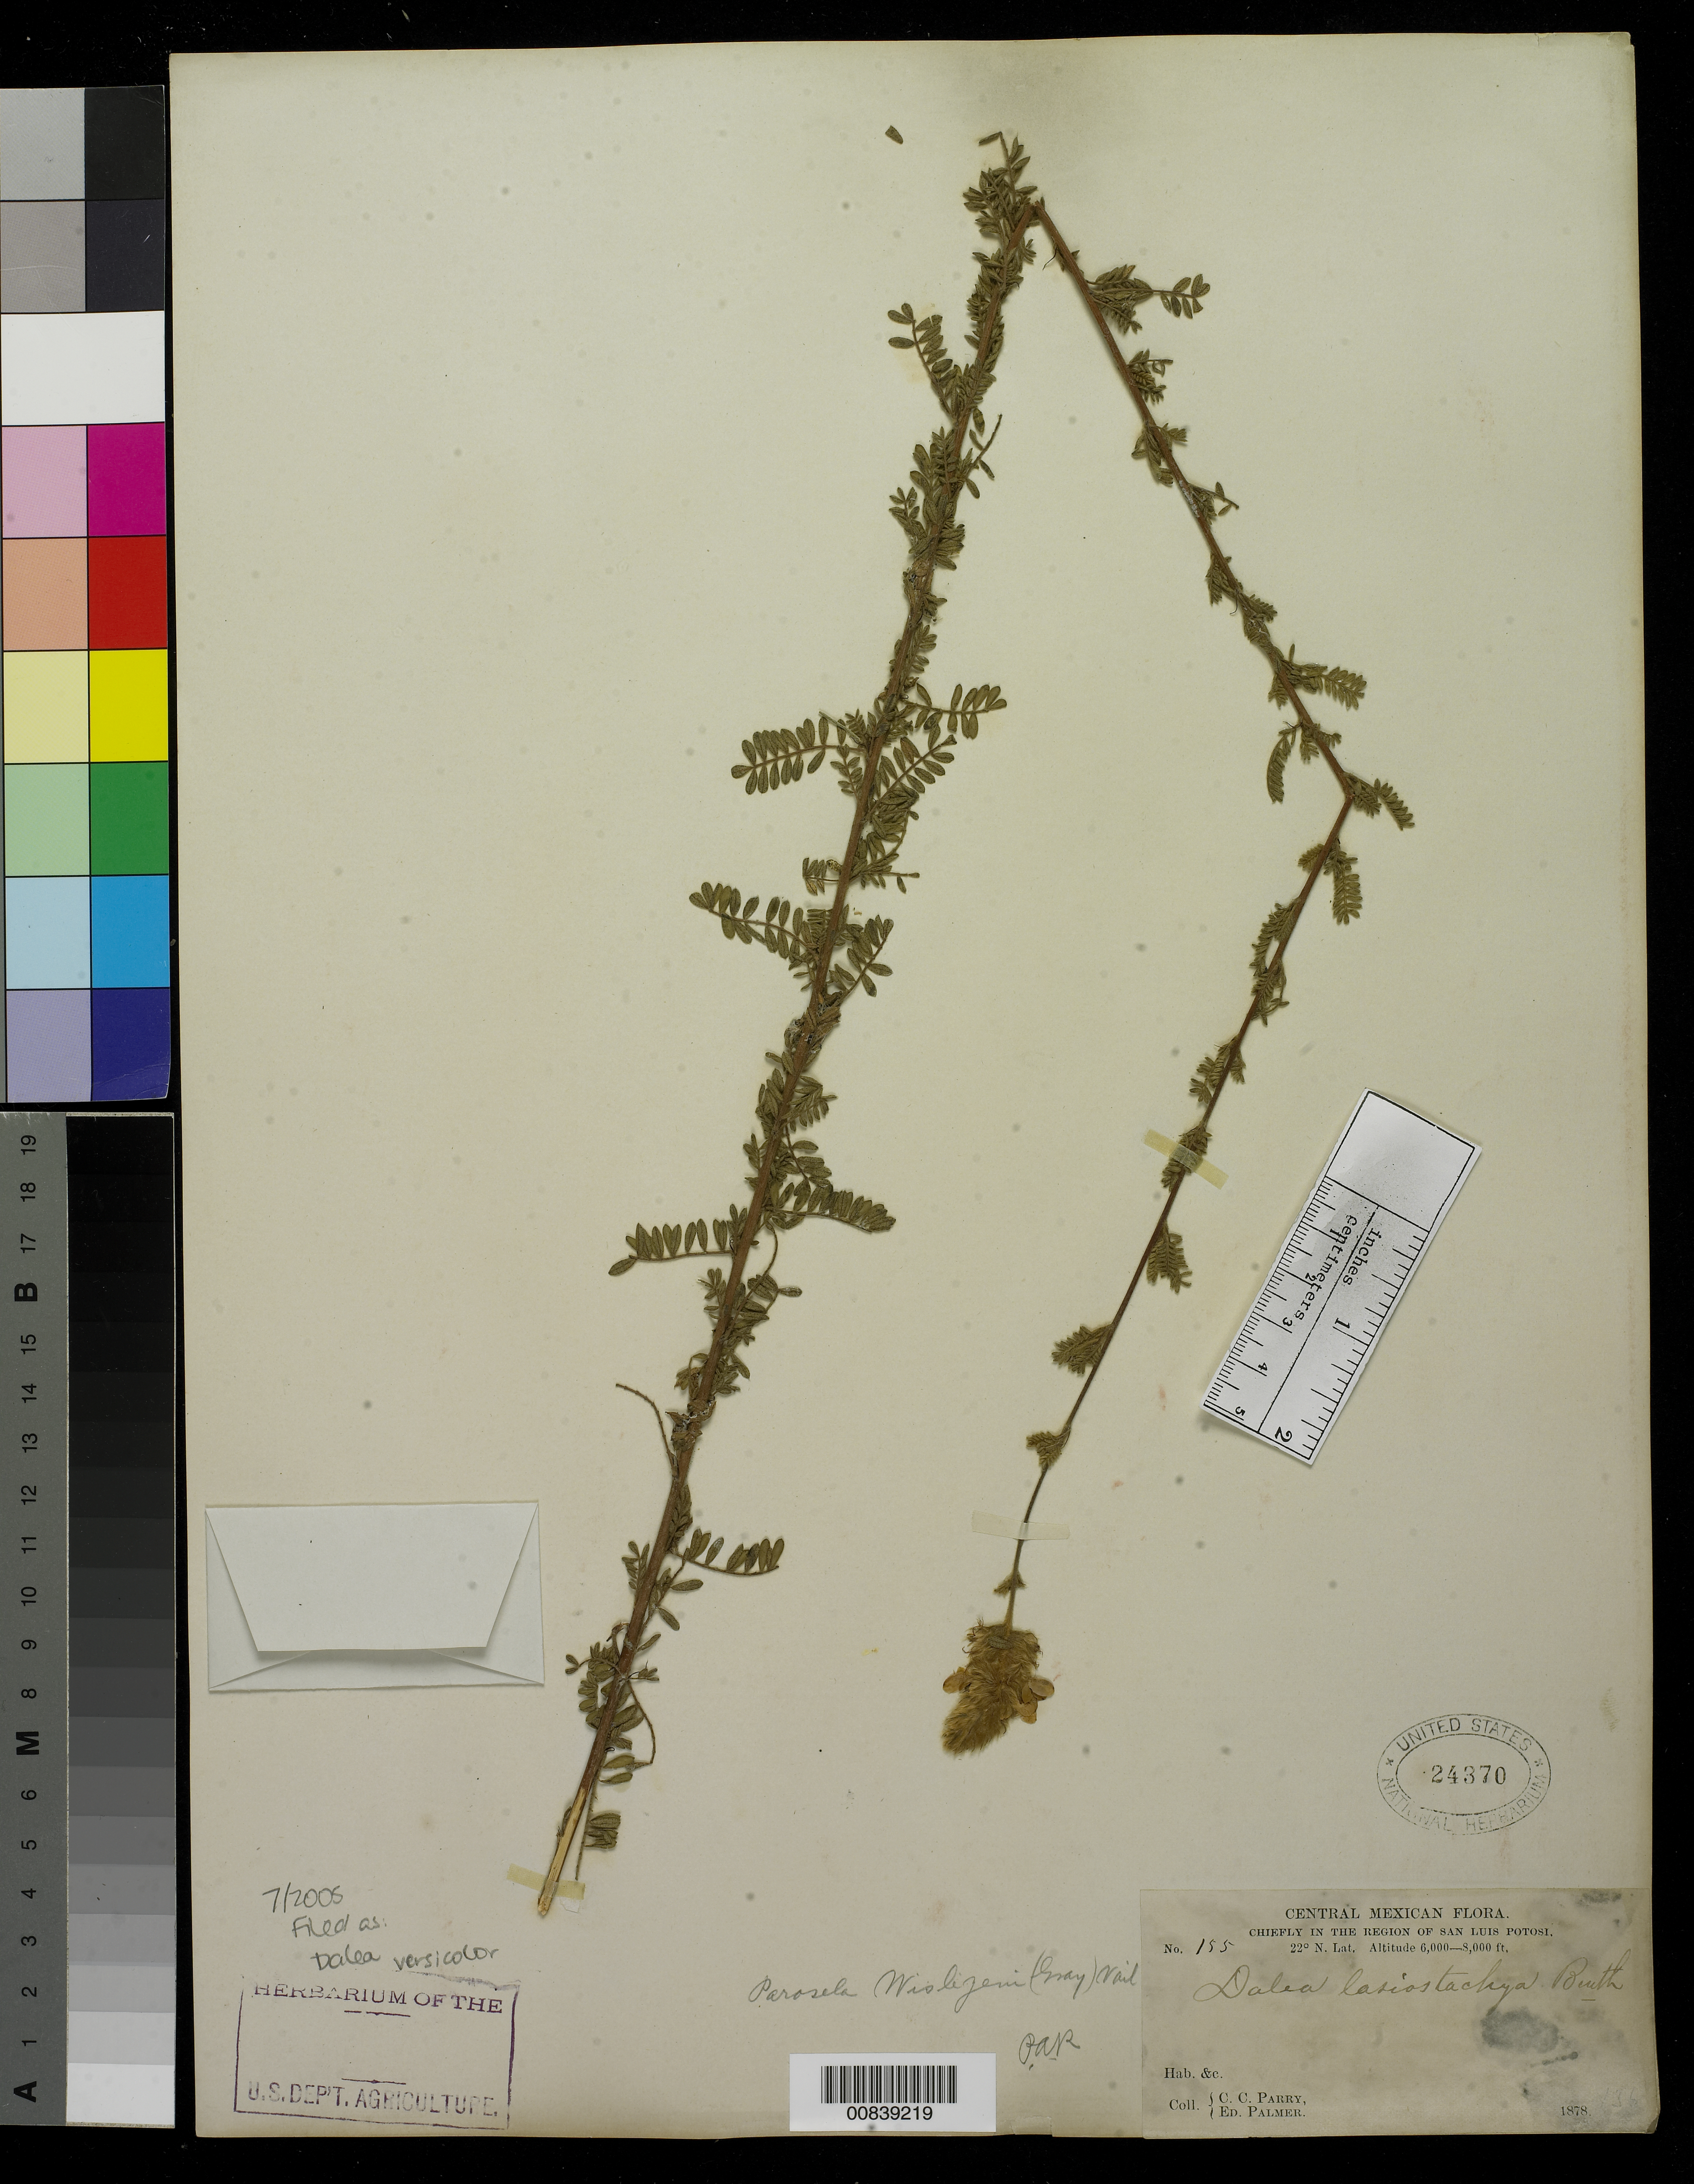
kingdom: Plantae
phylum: Tracheophyta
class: Magnoliopsida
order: Fabales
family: Fabaceae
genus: Dalea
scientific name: Dalea versicolor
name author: Zucc.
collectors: C. C. Parry & E. Palmer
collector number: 155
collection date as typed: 1878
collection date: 1878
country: Mexico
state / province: San Luis Potosí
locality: Chiefly in the region of San Luis Potosí.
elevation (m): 1829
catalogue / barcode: US 24370